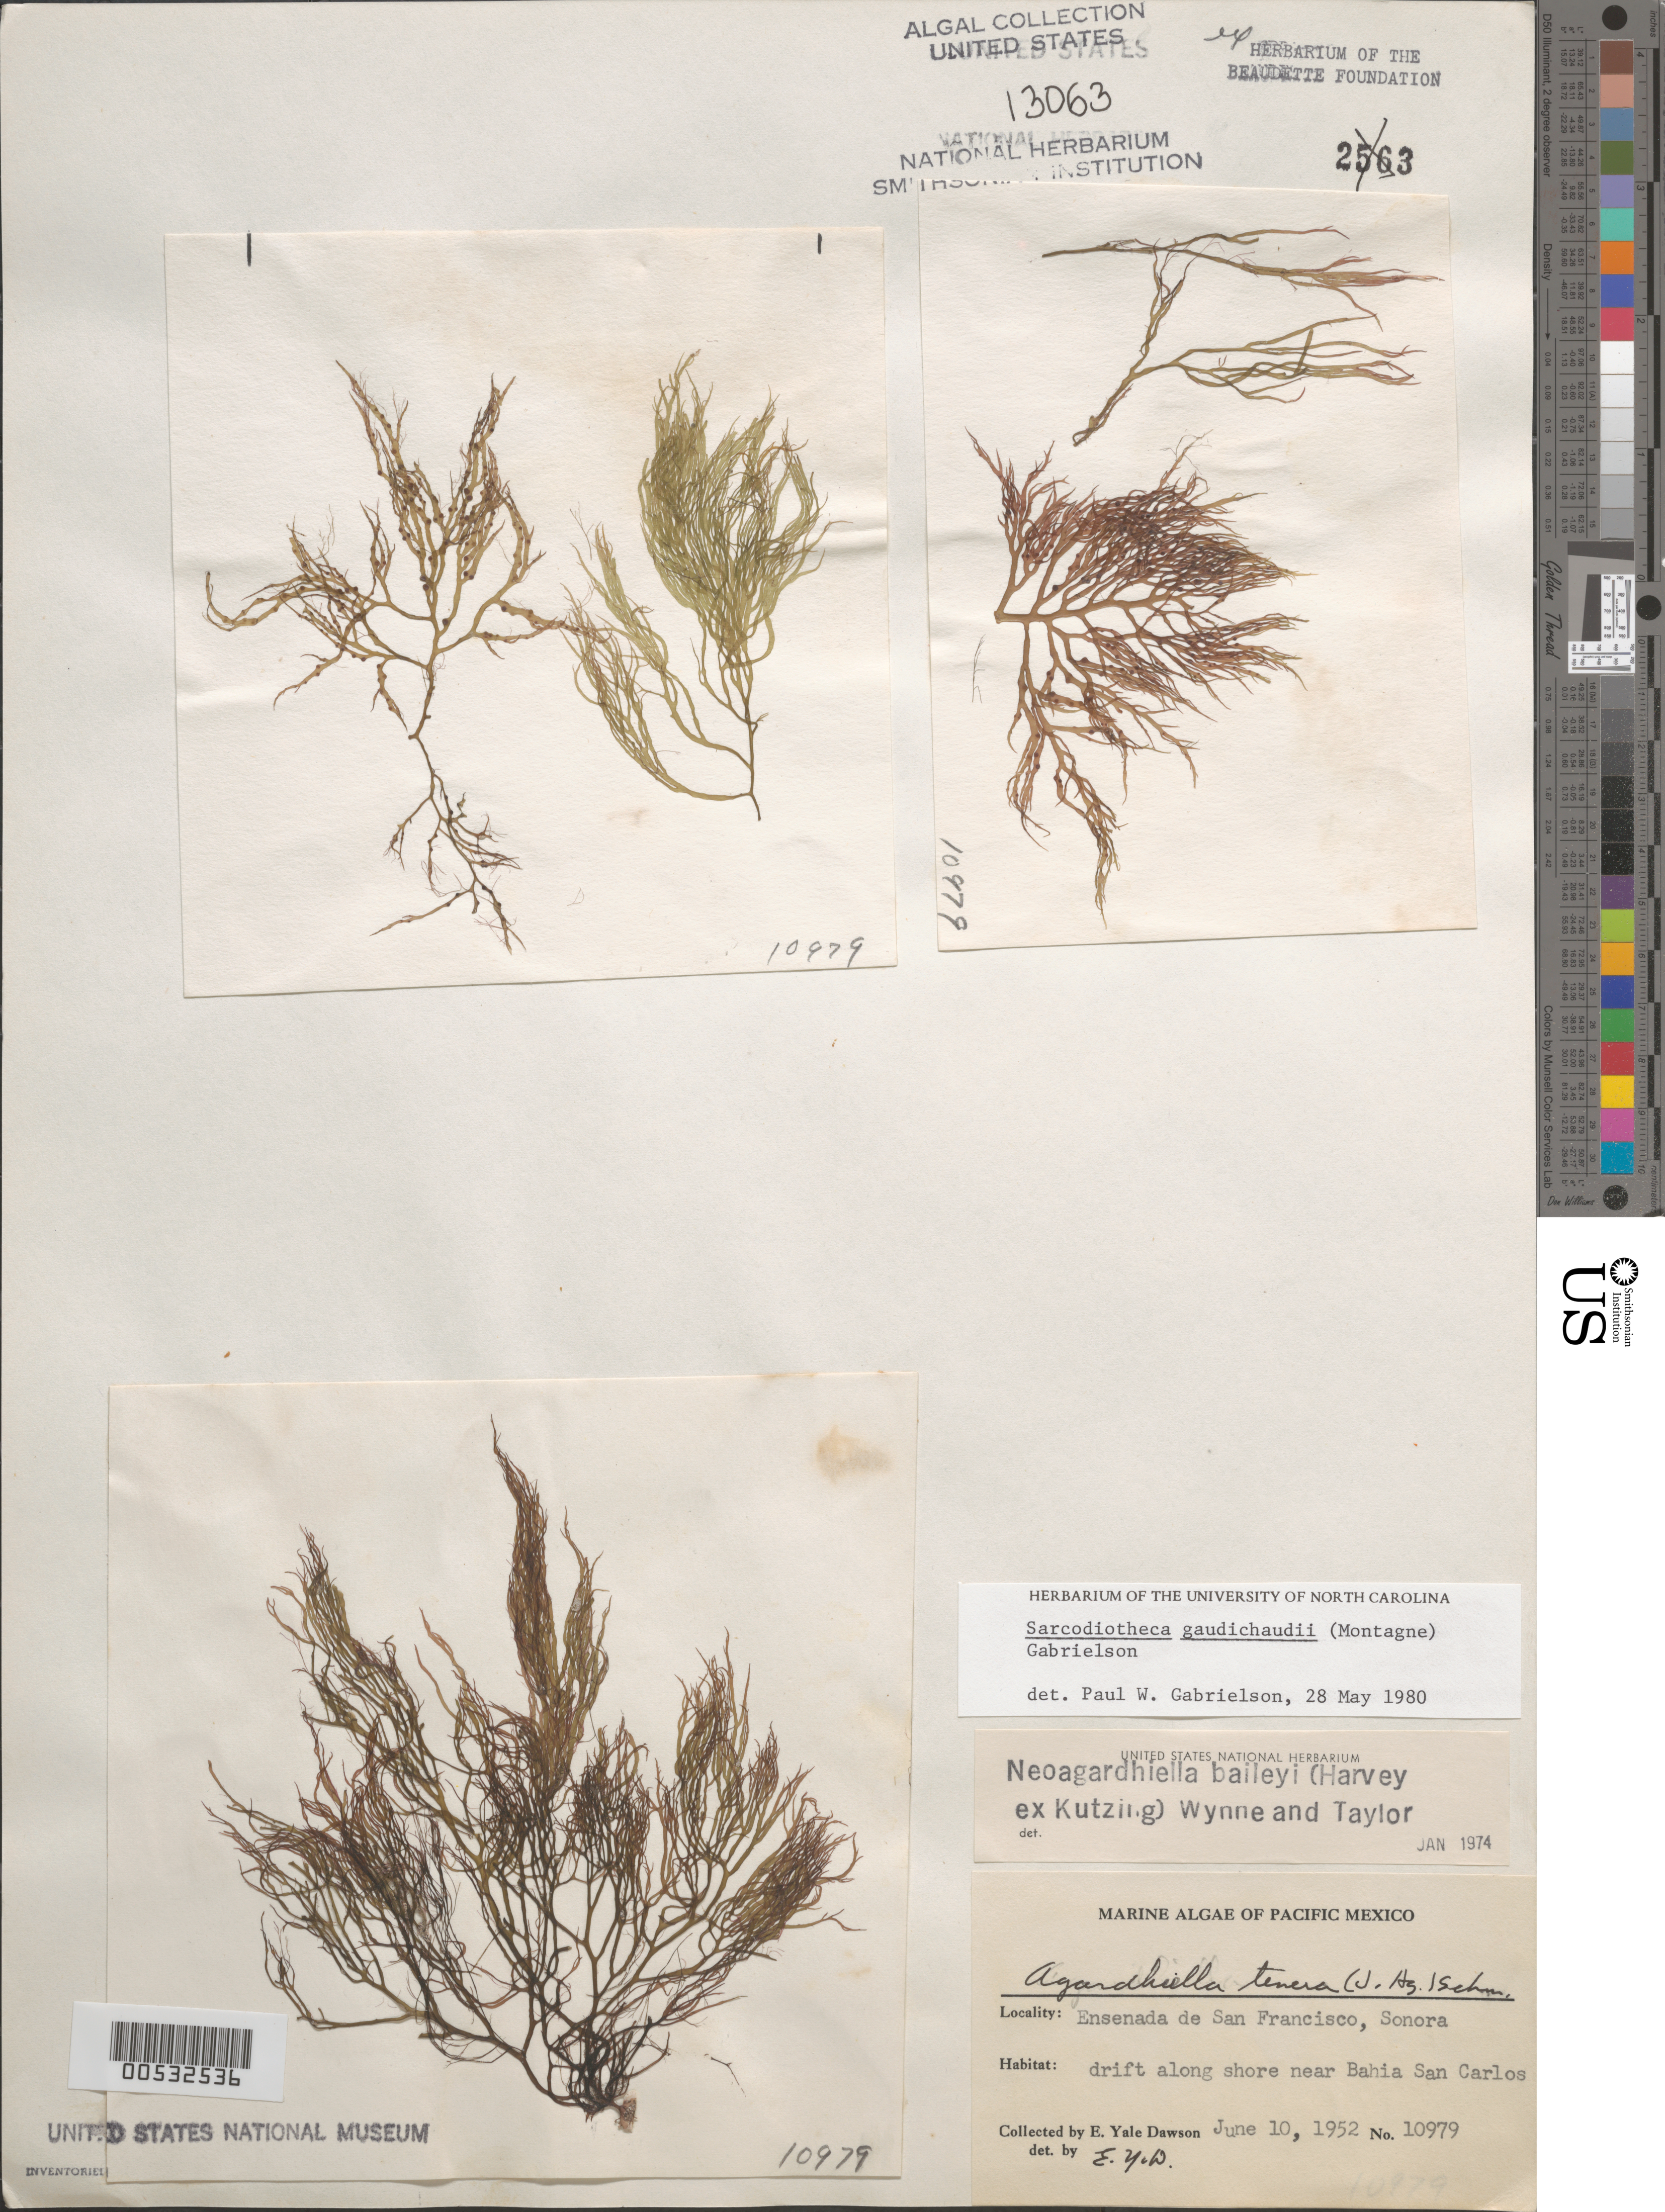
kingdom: Plantae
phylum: Rhodophyta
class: Florideophyceae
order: Gigartinales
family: Solieriaceae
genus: Sarcodiotheca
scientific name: Sarcodiotheca gaudichaudii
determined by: Gabrielson, P. W.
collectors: E. Y. Dawson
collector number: EYD 10979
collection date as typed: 10 Jun 1952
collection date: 1952-06-10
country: Mexico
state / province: Sonora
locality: Ensenada de San Francisco, near Bahia San Carlos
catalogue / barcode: US 13063